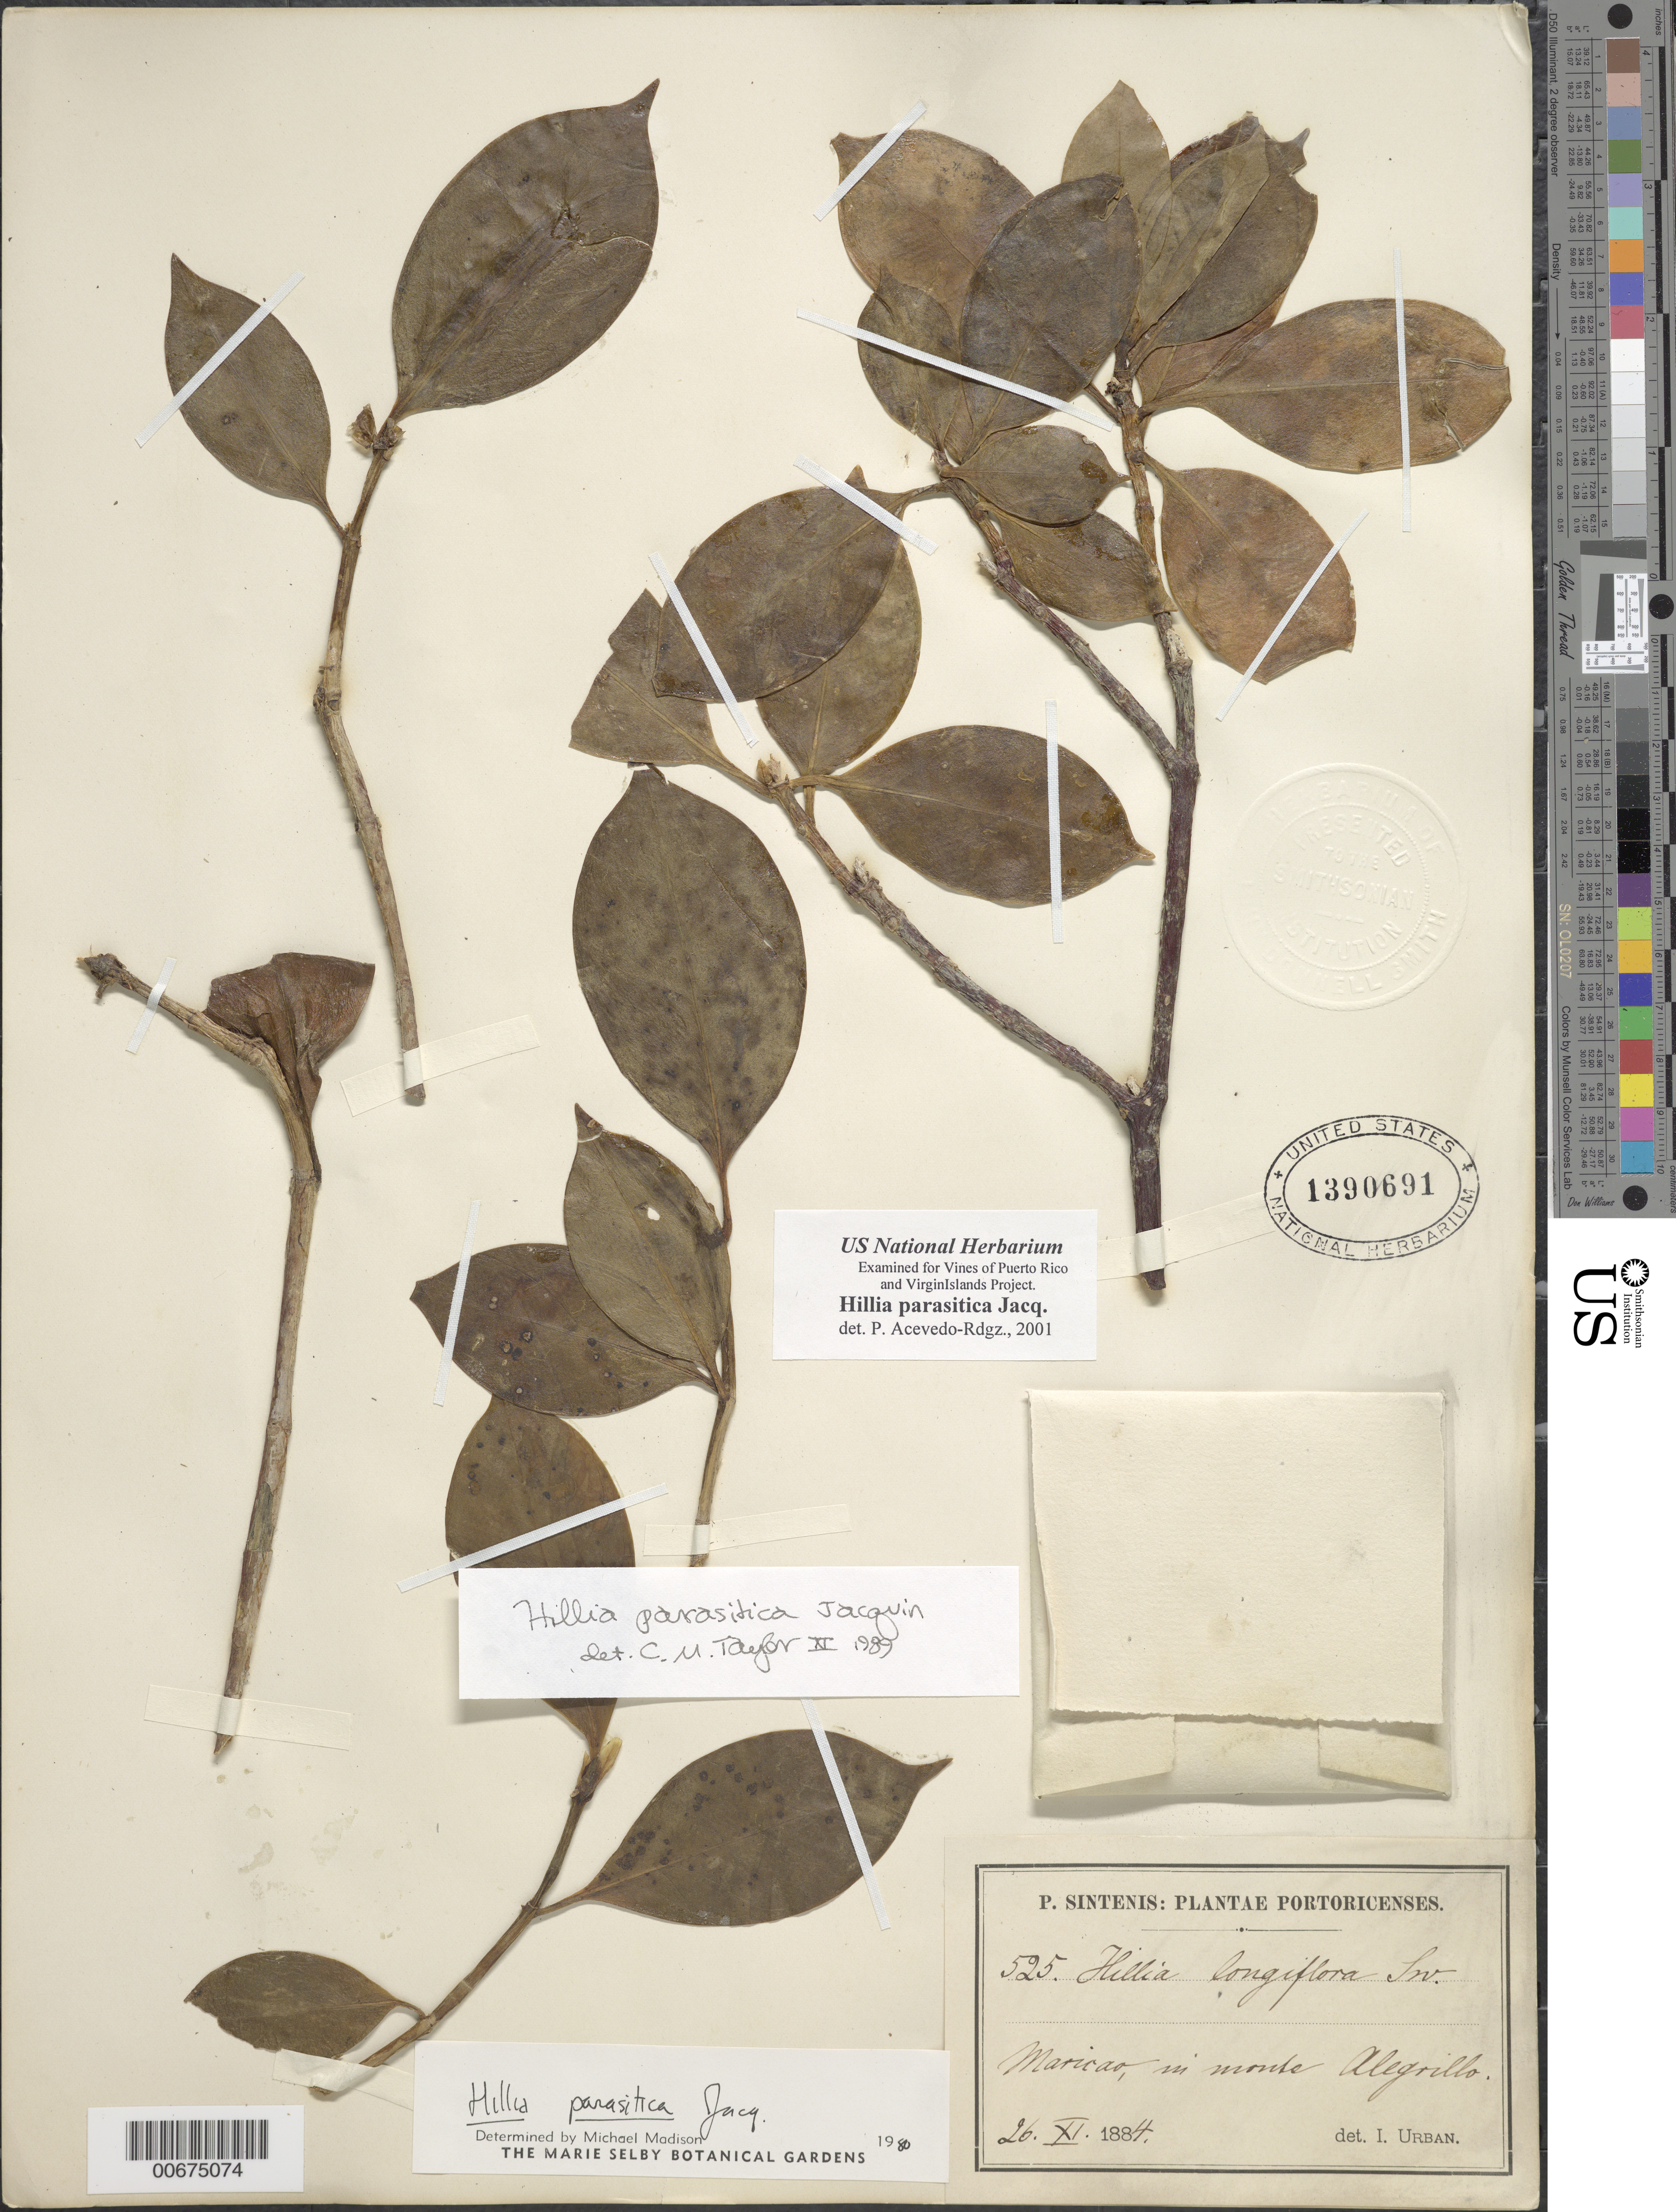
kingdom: Plantae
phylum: Tracheophyta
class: Magnoliopsida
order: Gentianales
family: Rubiaceae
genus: Hillia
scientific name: Hillia parasitica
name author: Jacq.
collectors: P. Sintenis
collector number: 525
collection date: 1884-11-26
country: Puerto Rico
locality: Maricas, in monte Alegrillo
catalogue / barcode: US 1390691